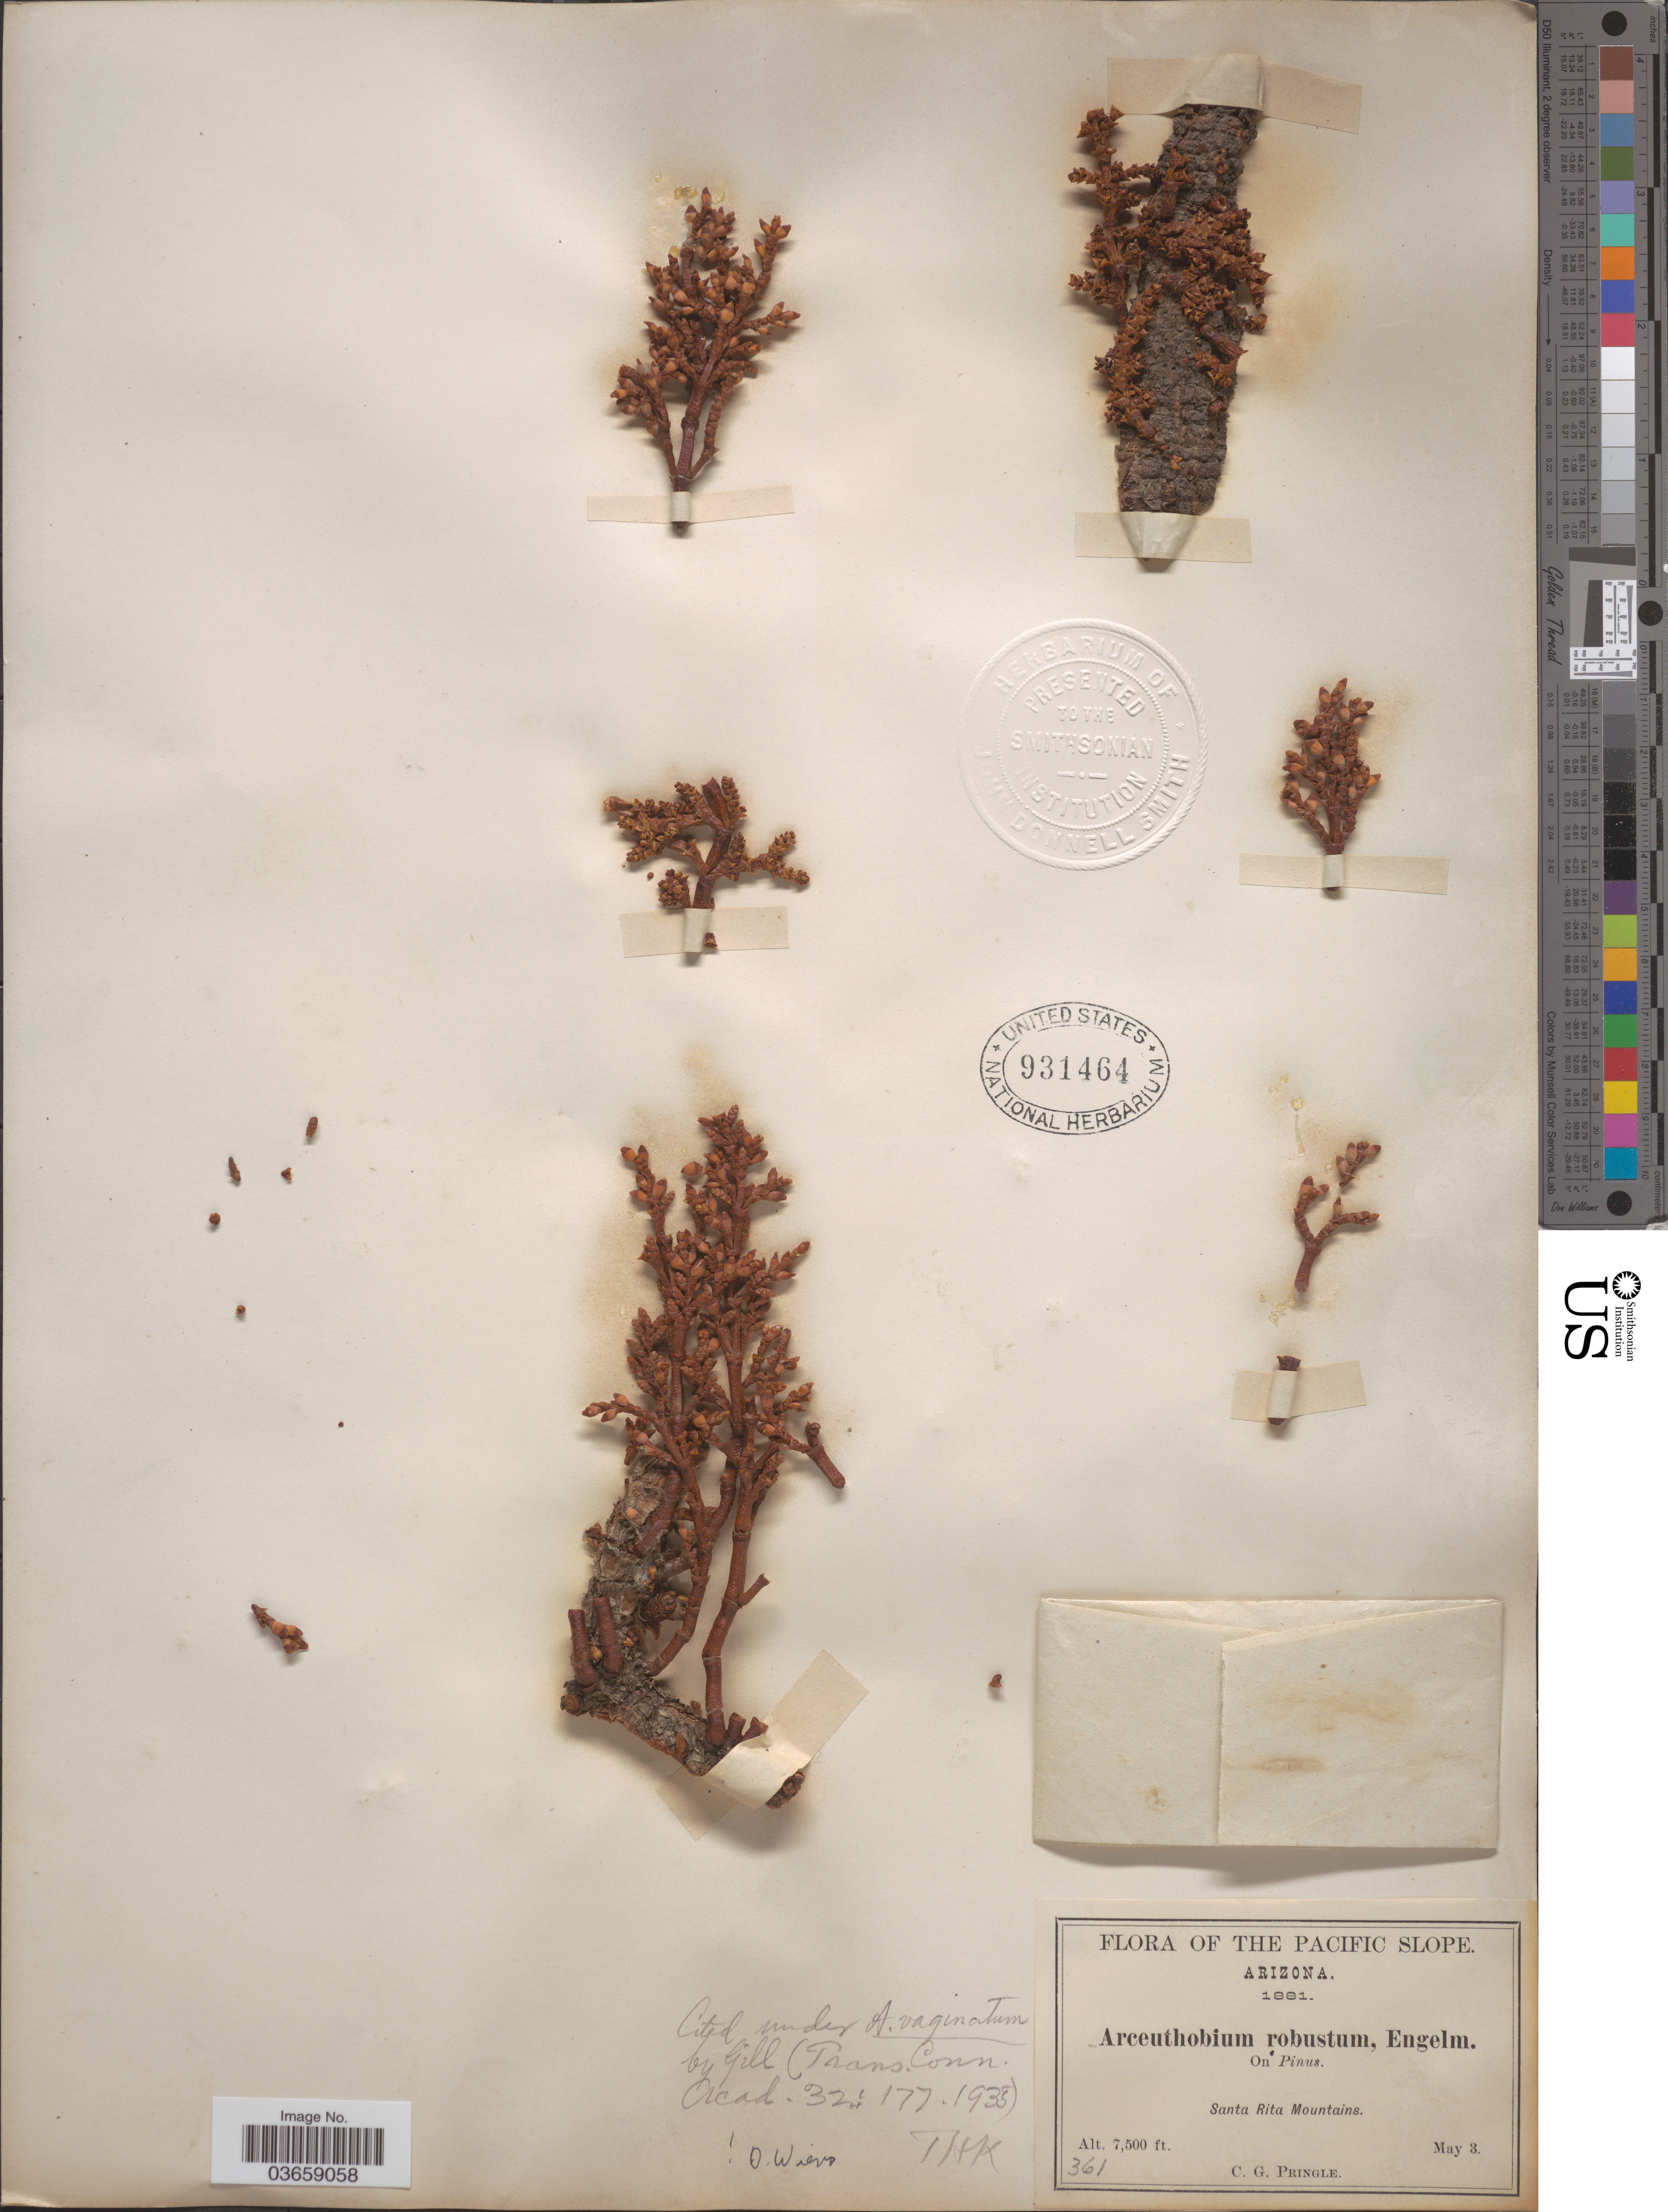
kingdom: Plantae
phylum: Tracheophyta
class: Magnoliopsida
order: Santalales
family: Viscaceae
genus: Arceuthobium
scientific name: Arceuthobium vaginatum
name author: (Humb. & Bonpl. ex Willd.) J. Presl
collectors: C. G. Pringle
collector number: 361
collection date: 1881-05-03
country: United States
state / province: Arizona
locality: Pacific Slope. Santa Rita Mountains.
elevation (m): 2286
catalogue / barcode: US 931464